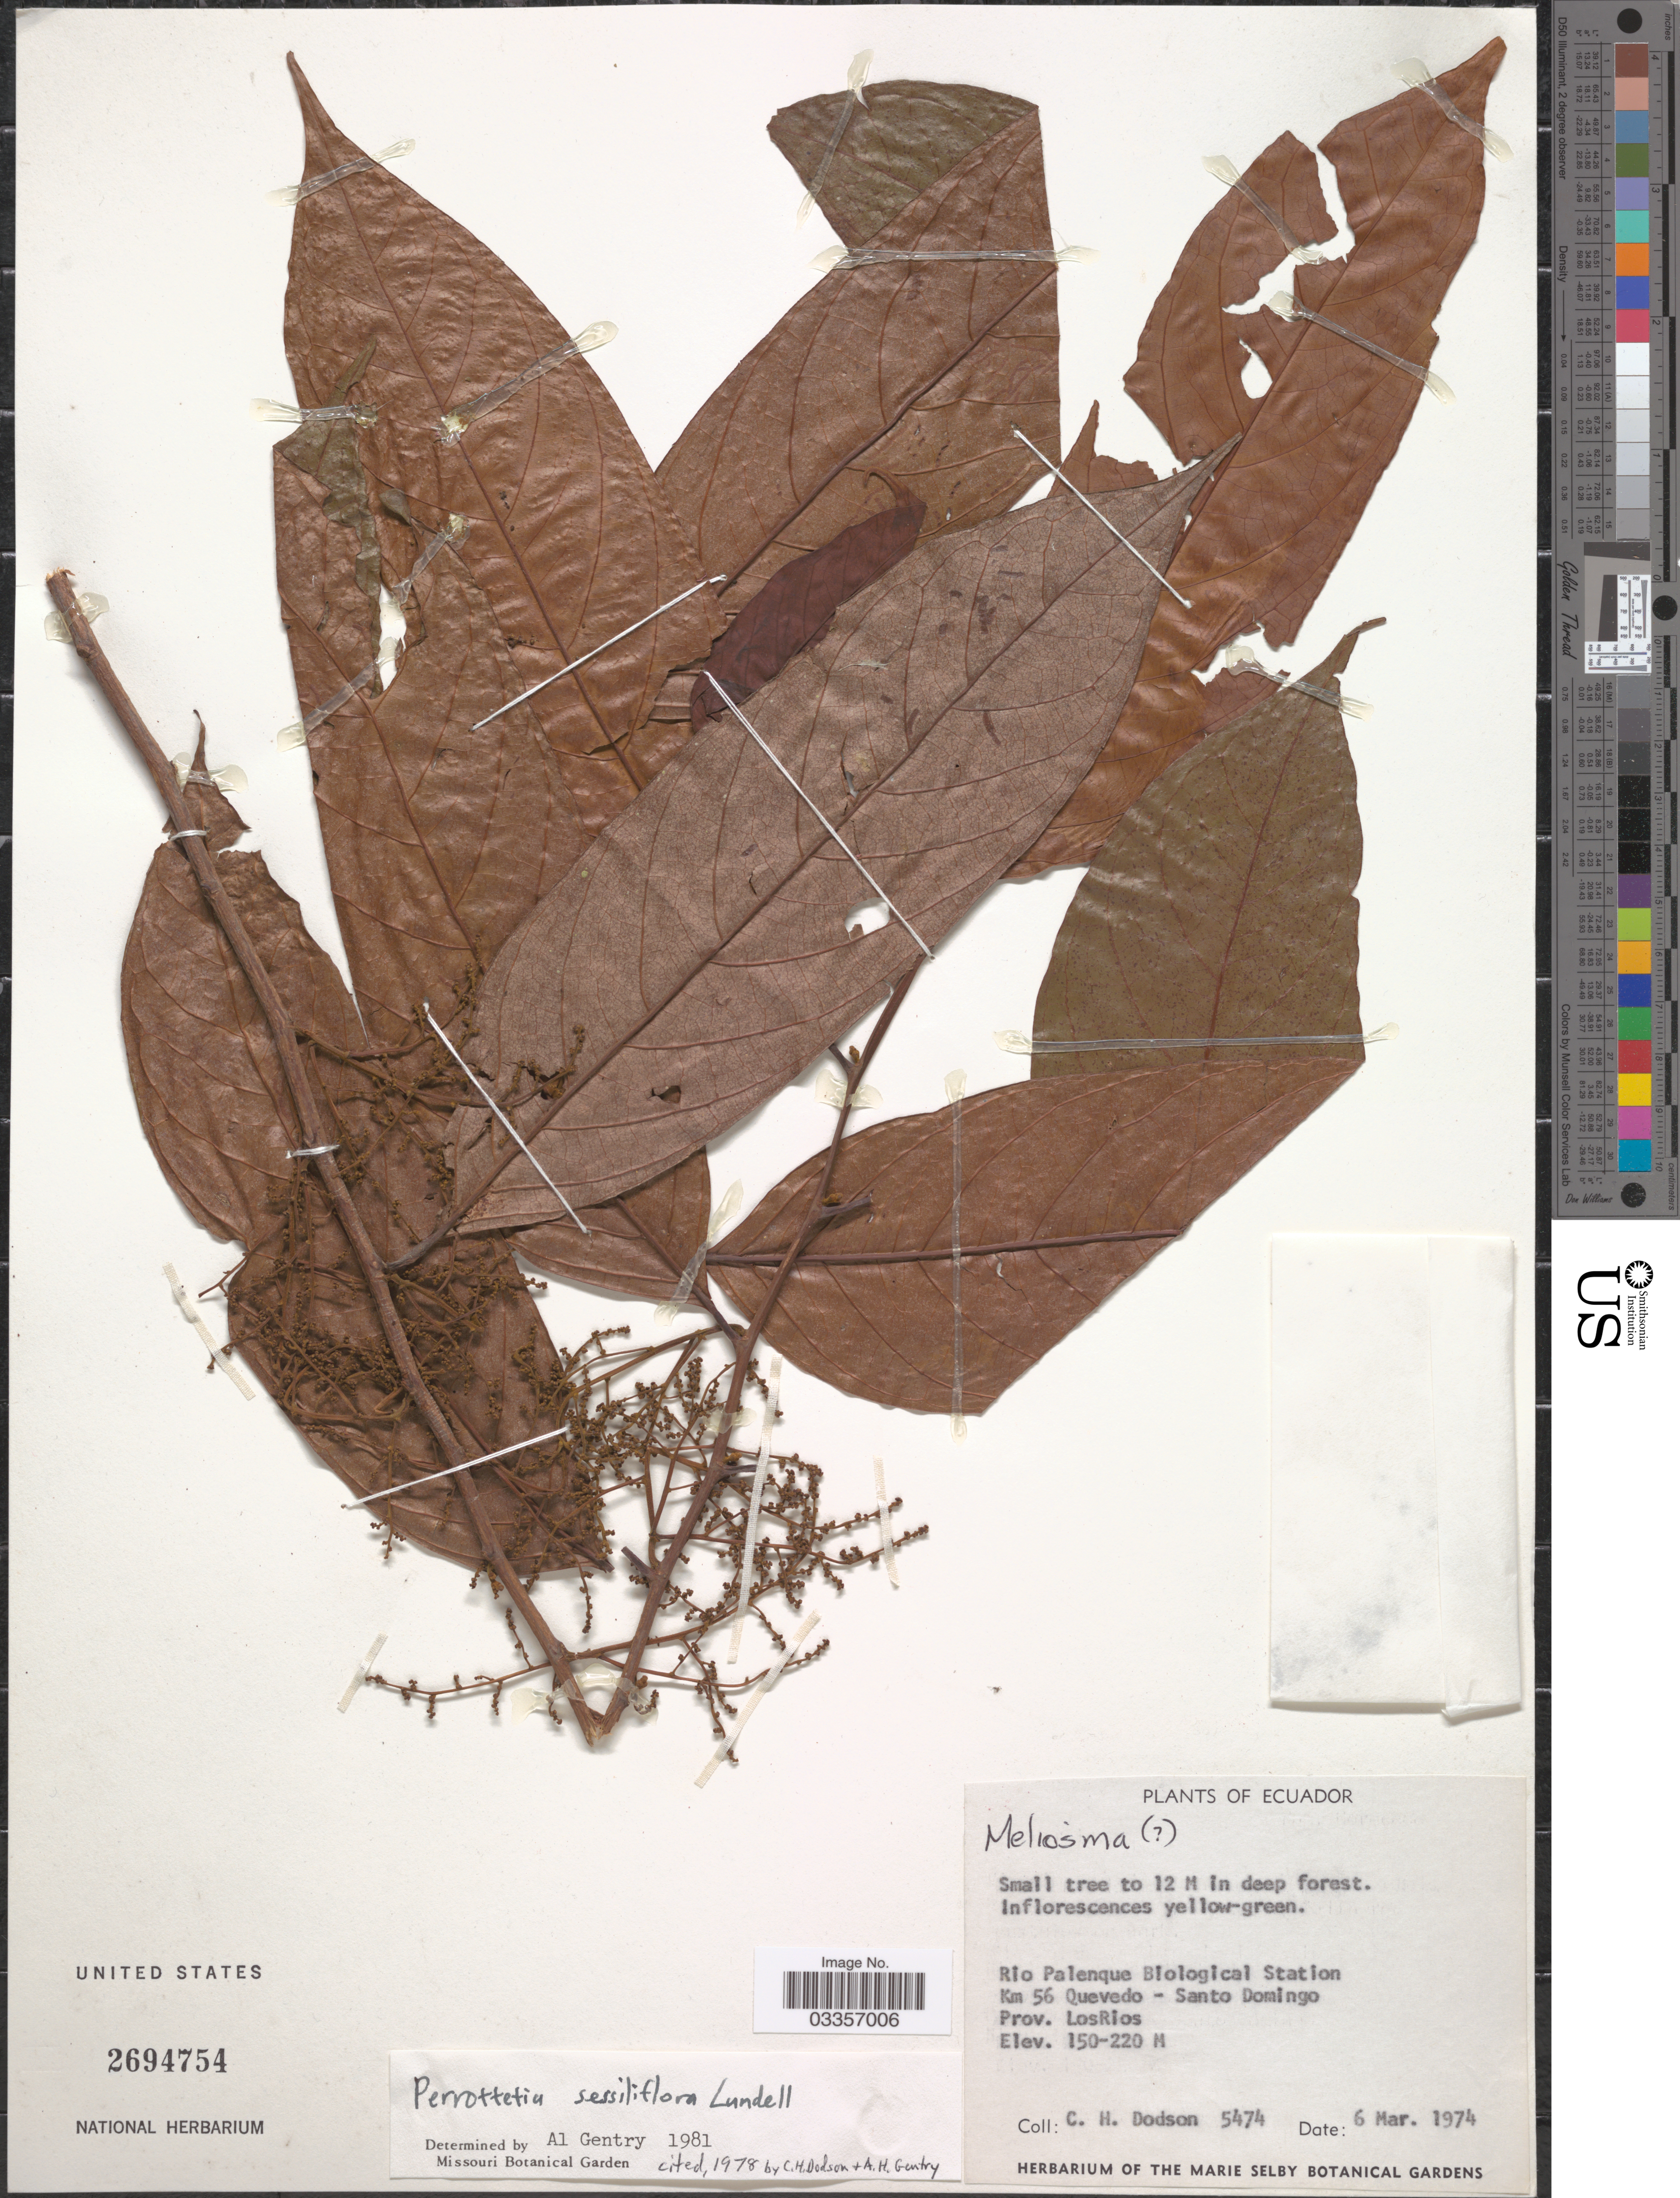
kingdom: Plantae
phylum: Tracheophyta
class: Magnoliopsida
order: Huerteales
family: Dipentodontaceae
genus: Perrottetia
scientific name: Perrottetia sessiliflora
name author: Lundell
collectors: C. H. Dodson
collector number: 5474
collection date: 1974-03-06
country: Ecuador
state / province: Los Ríos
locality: Rio Palenque Biological Station Km 56 Quevedo - Santo Domingo.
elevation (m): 150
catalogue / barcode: US 2694754